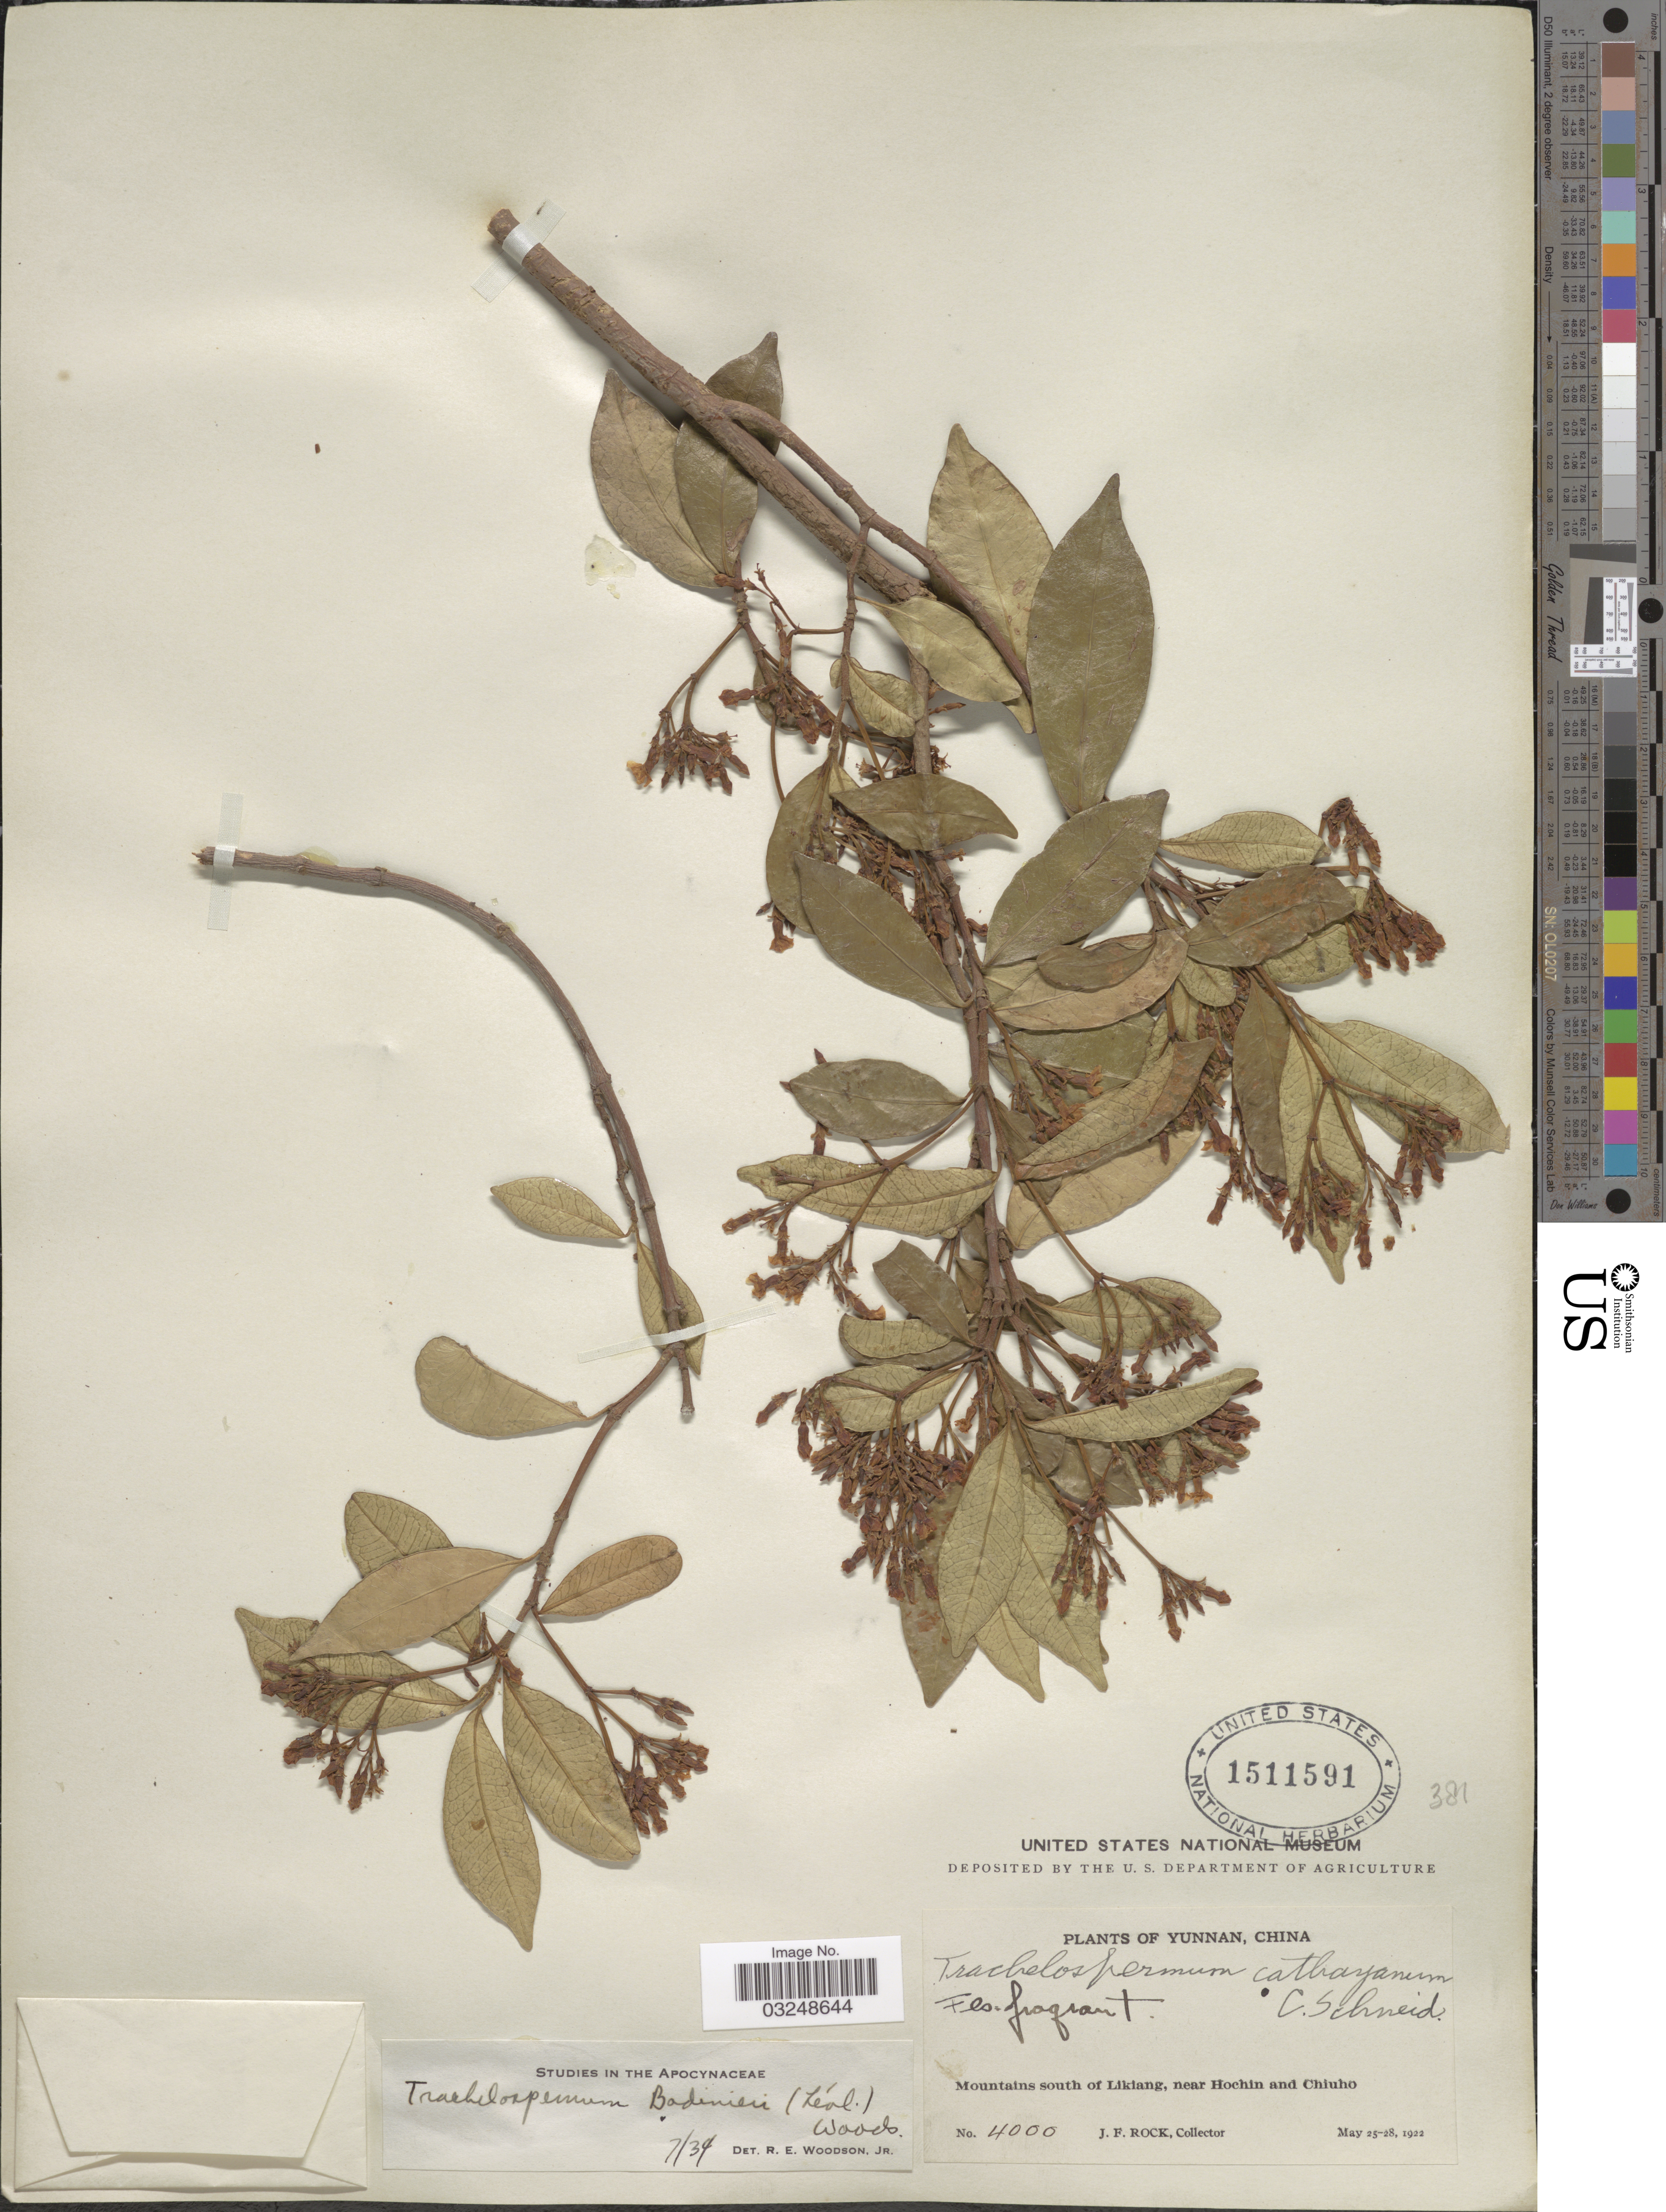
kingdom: Plantae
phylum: Tracheophyta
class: Magnoliopsida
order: Gentianales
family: Apocynaceae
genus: Trachelospermum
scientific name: Trachelospermum bodinieri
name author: (H. Lév.) Woodson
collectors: J. Rock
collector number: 4000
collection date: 1922-05-25/1922-05-28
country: China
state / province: Yunnan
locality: Mountains south of Likiang, near Hochin and Chiuho.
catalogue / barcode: US 1511591